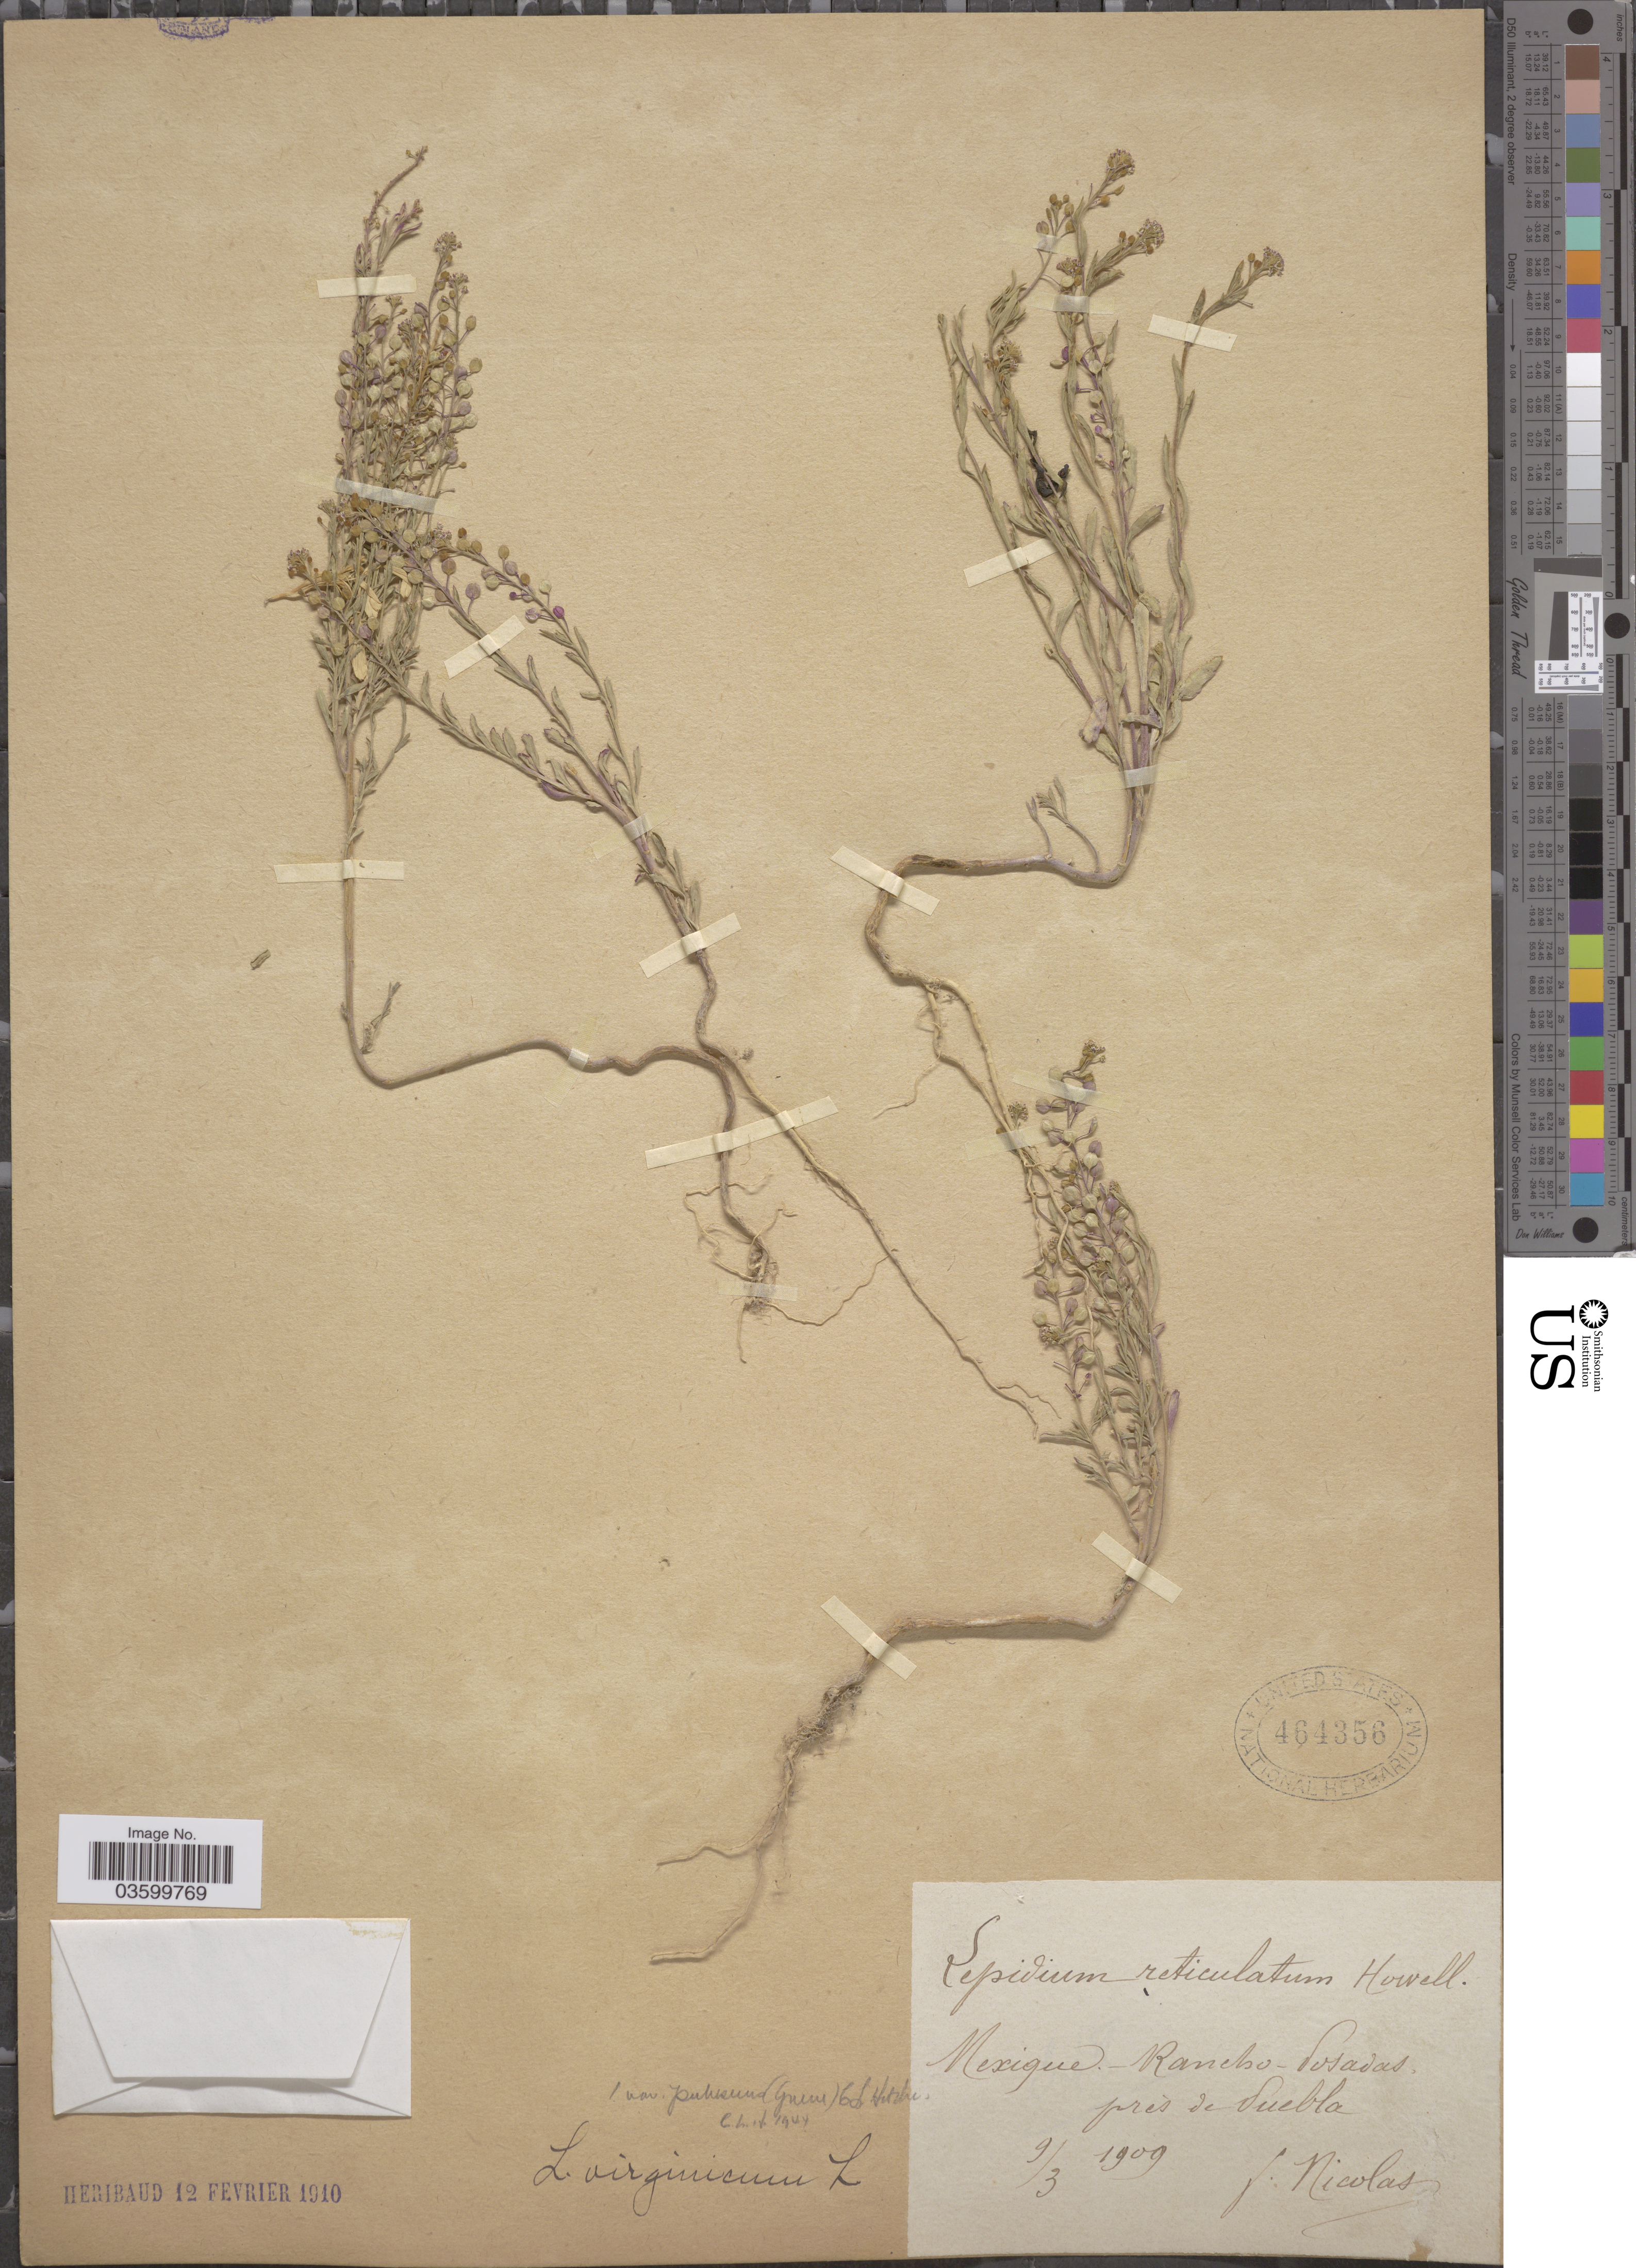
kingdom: Plantae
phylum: Tracheophyta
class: Magnoliopsida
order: Brassicales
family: Brassicaceae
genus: Lepidium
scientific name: Lepidium virginicum var. pubescens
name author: (Greene) C.L. Hitchc.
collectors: F. Nicolas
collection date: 1909-03-09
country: Mexico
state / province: Puebla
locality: Rancho-Posadas près de Puebla.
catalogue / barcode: US 464356